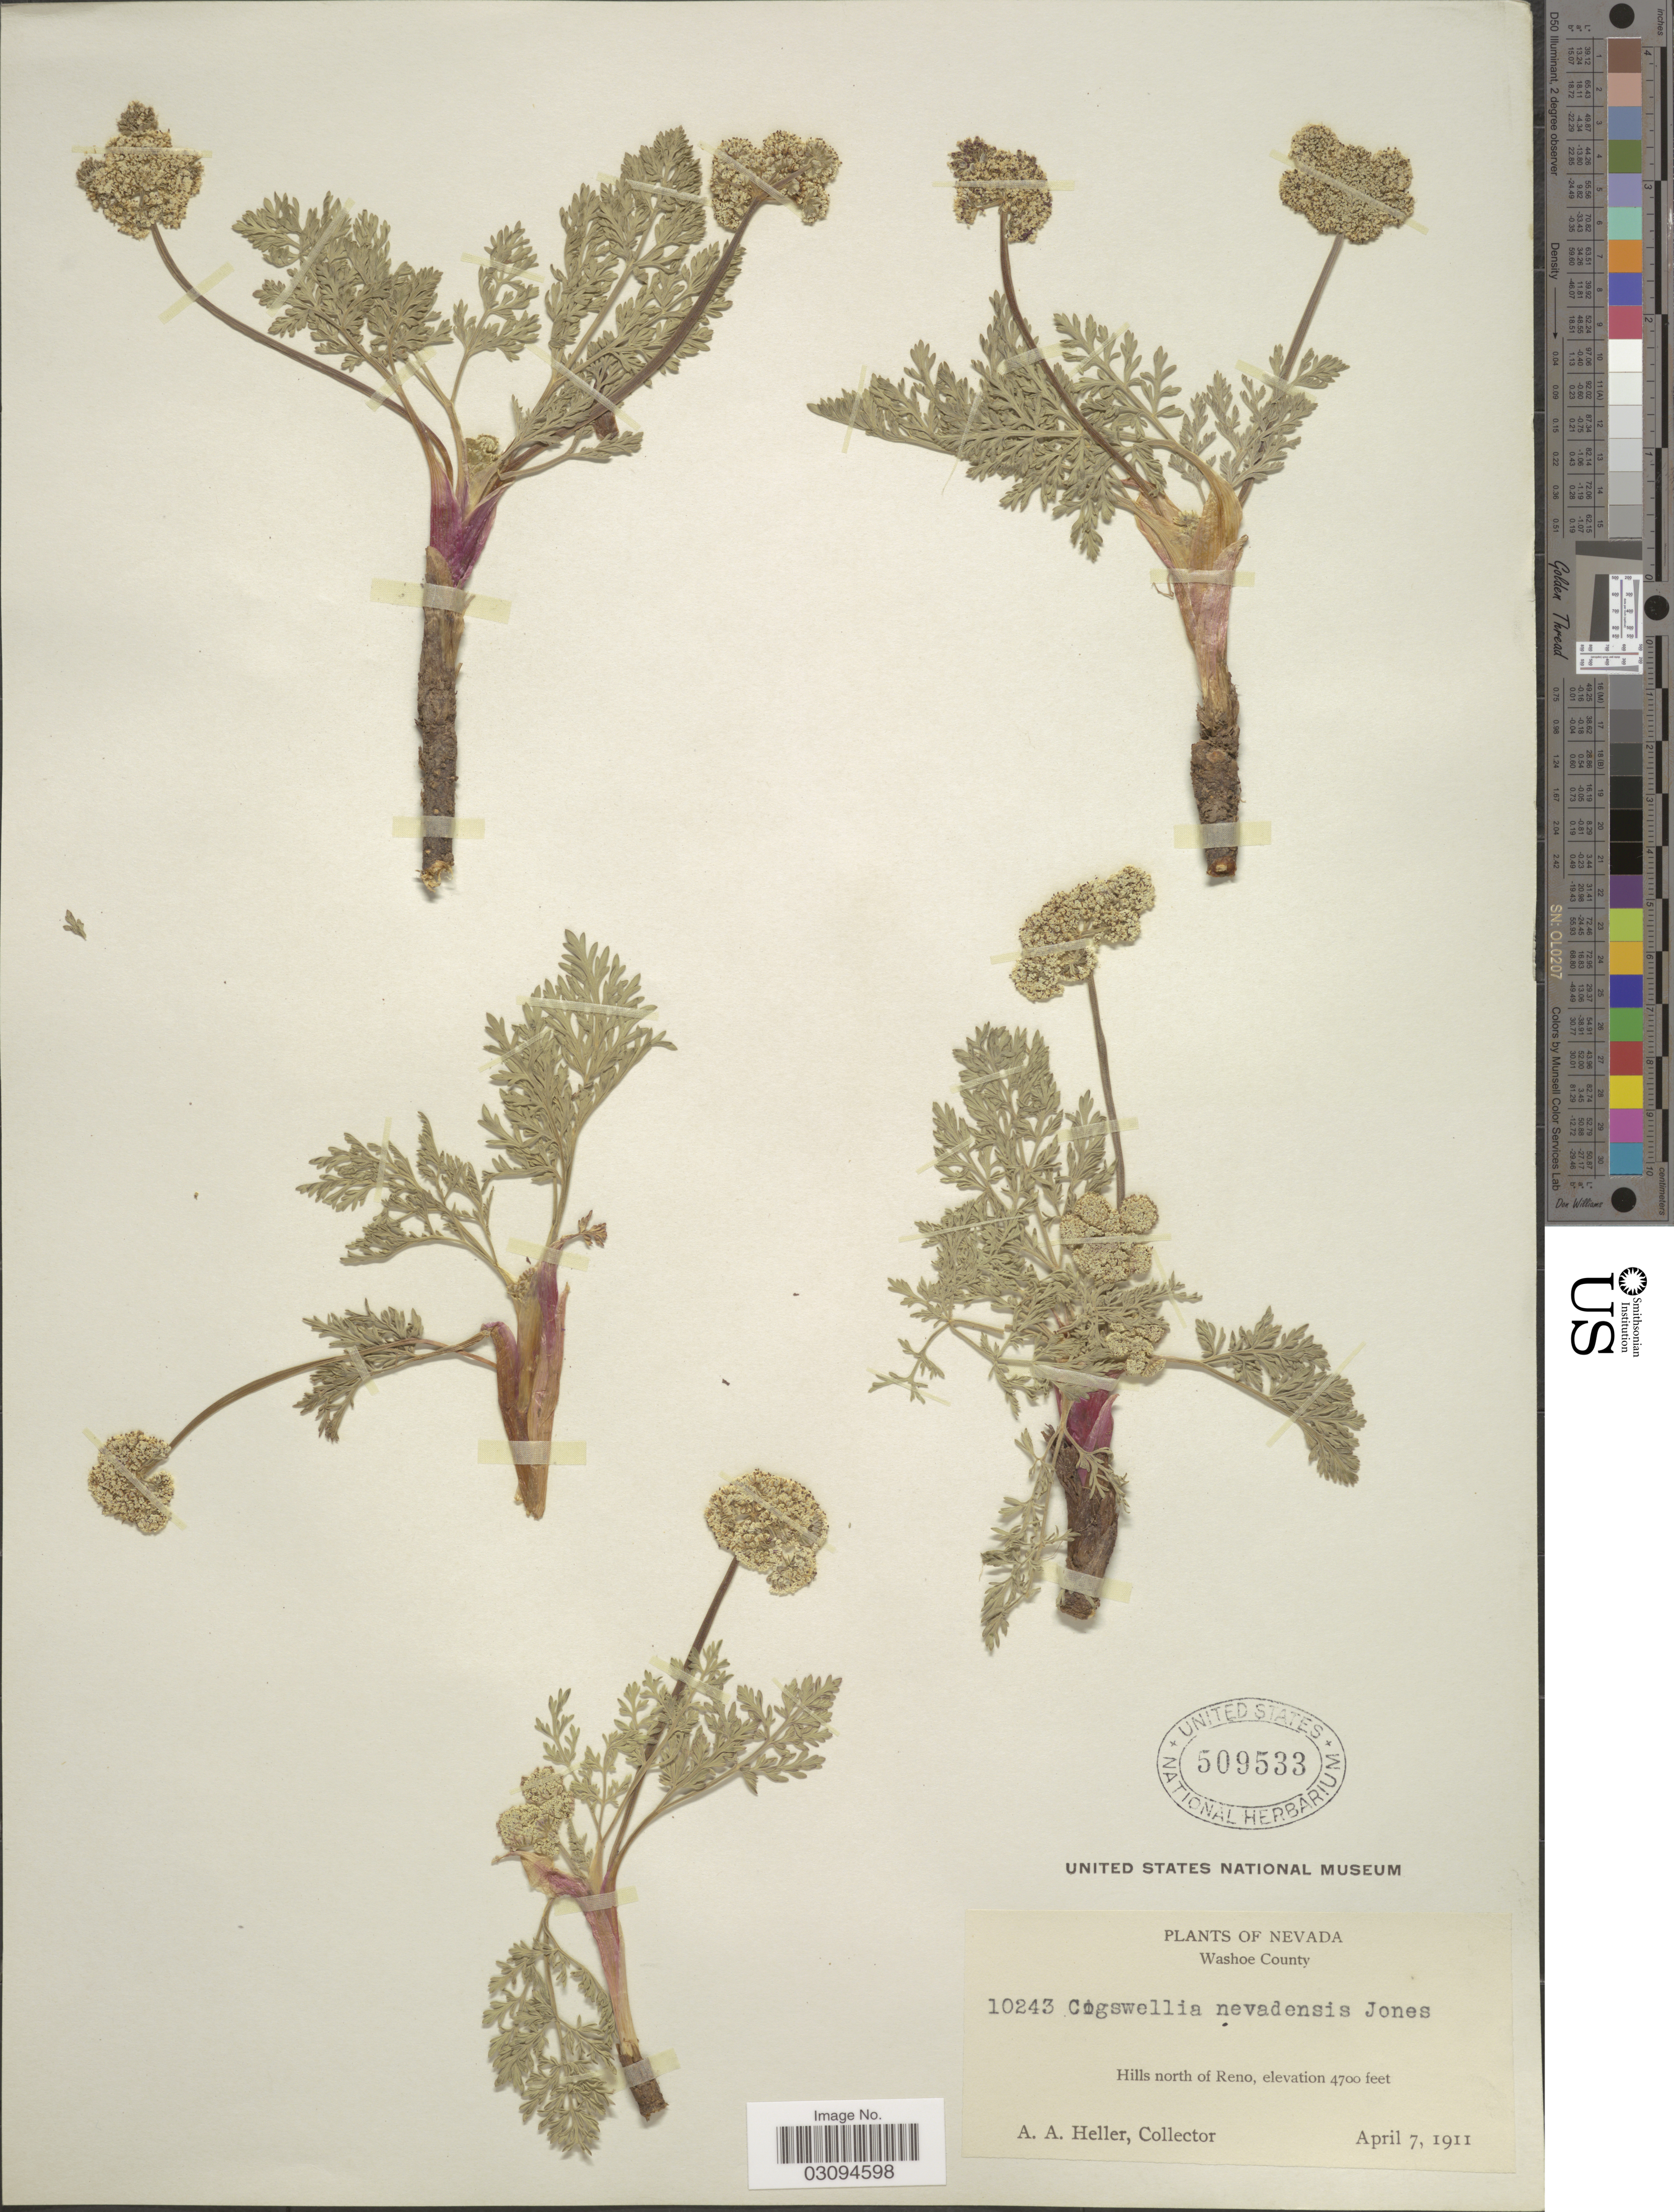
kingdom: Plantae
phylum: Tracheophyta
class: Magnoliopsida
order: Apiales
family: Apiaceae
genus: Lomatium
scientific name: Lomatium nevadense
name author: (S. Watson) J.M. Coult. & Rose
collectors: A. A. Heller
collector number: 10243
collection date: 1911-04-07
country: United States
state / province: Nevada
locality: Washoe County. Hills north of Reno.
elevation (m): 1433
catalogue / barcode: US 509533